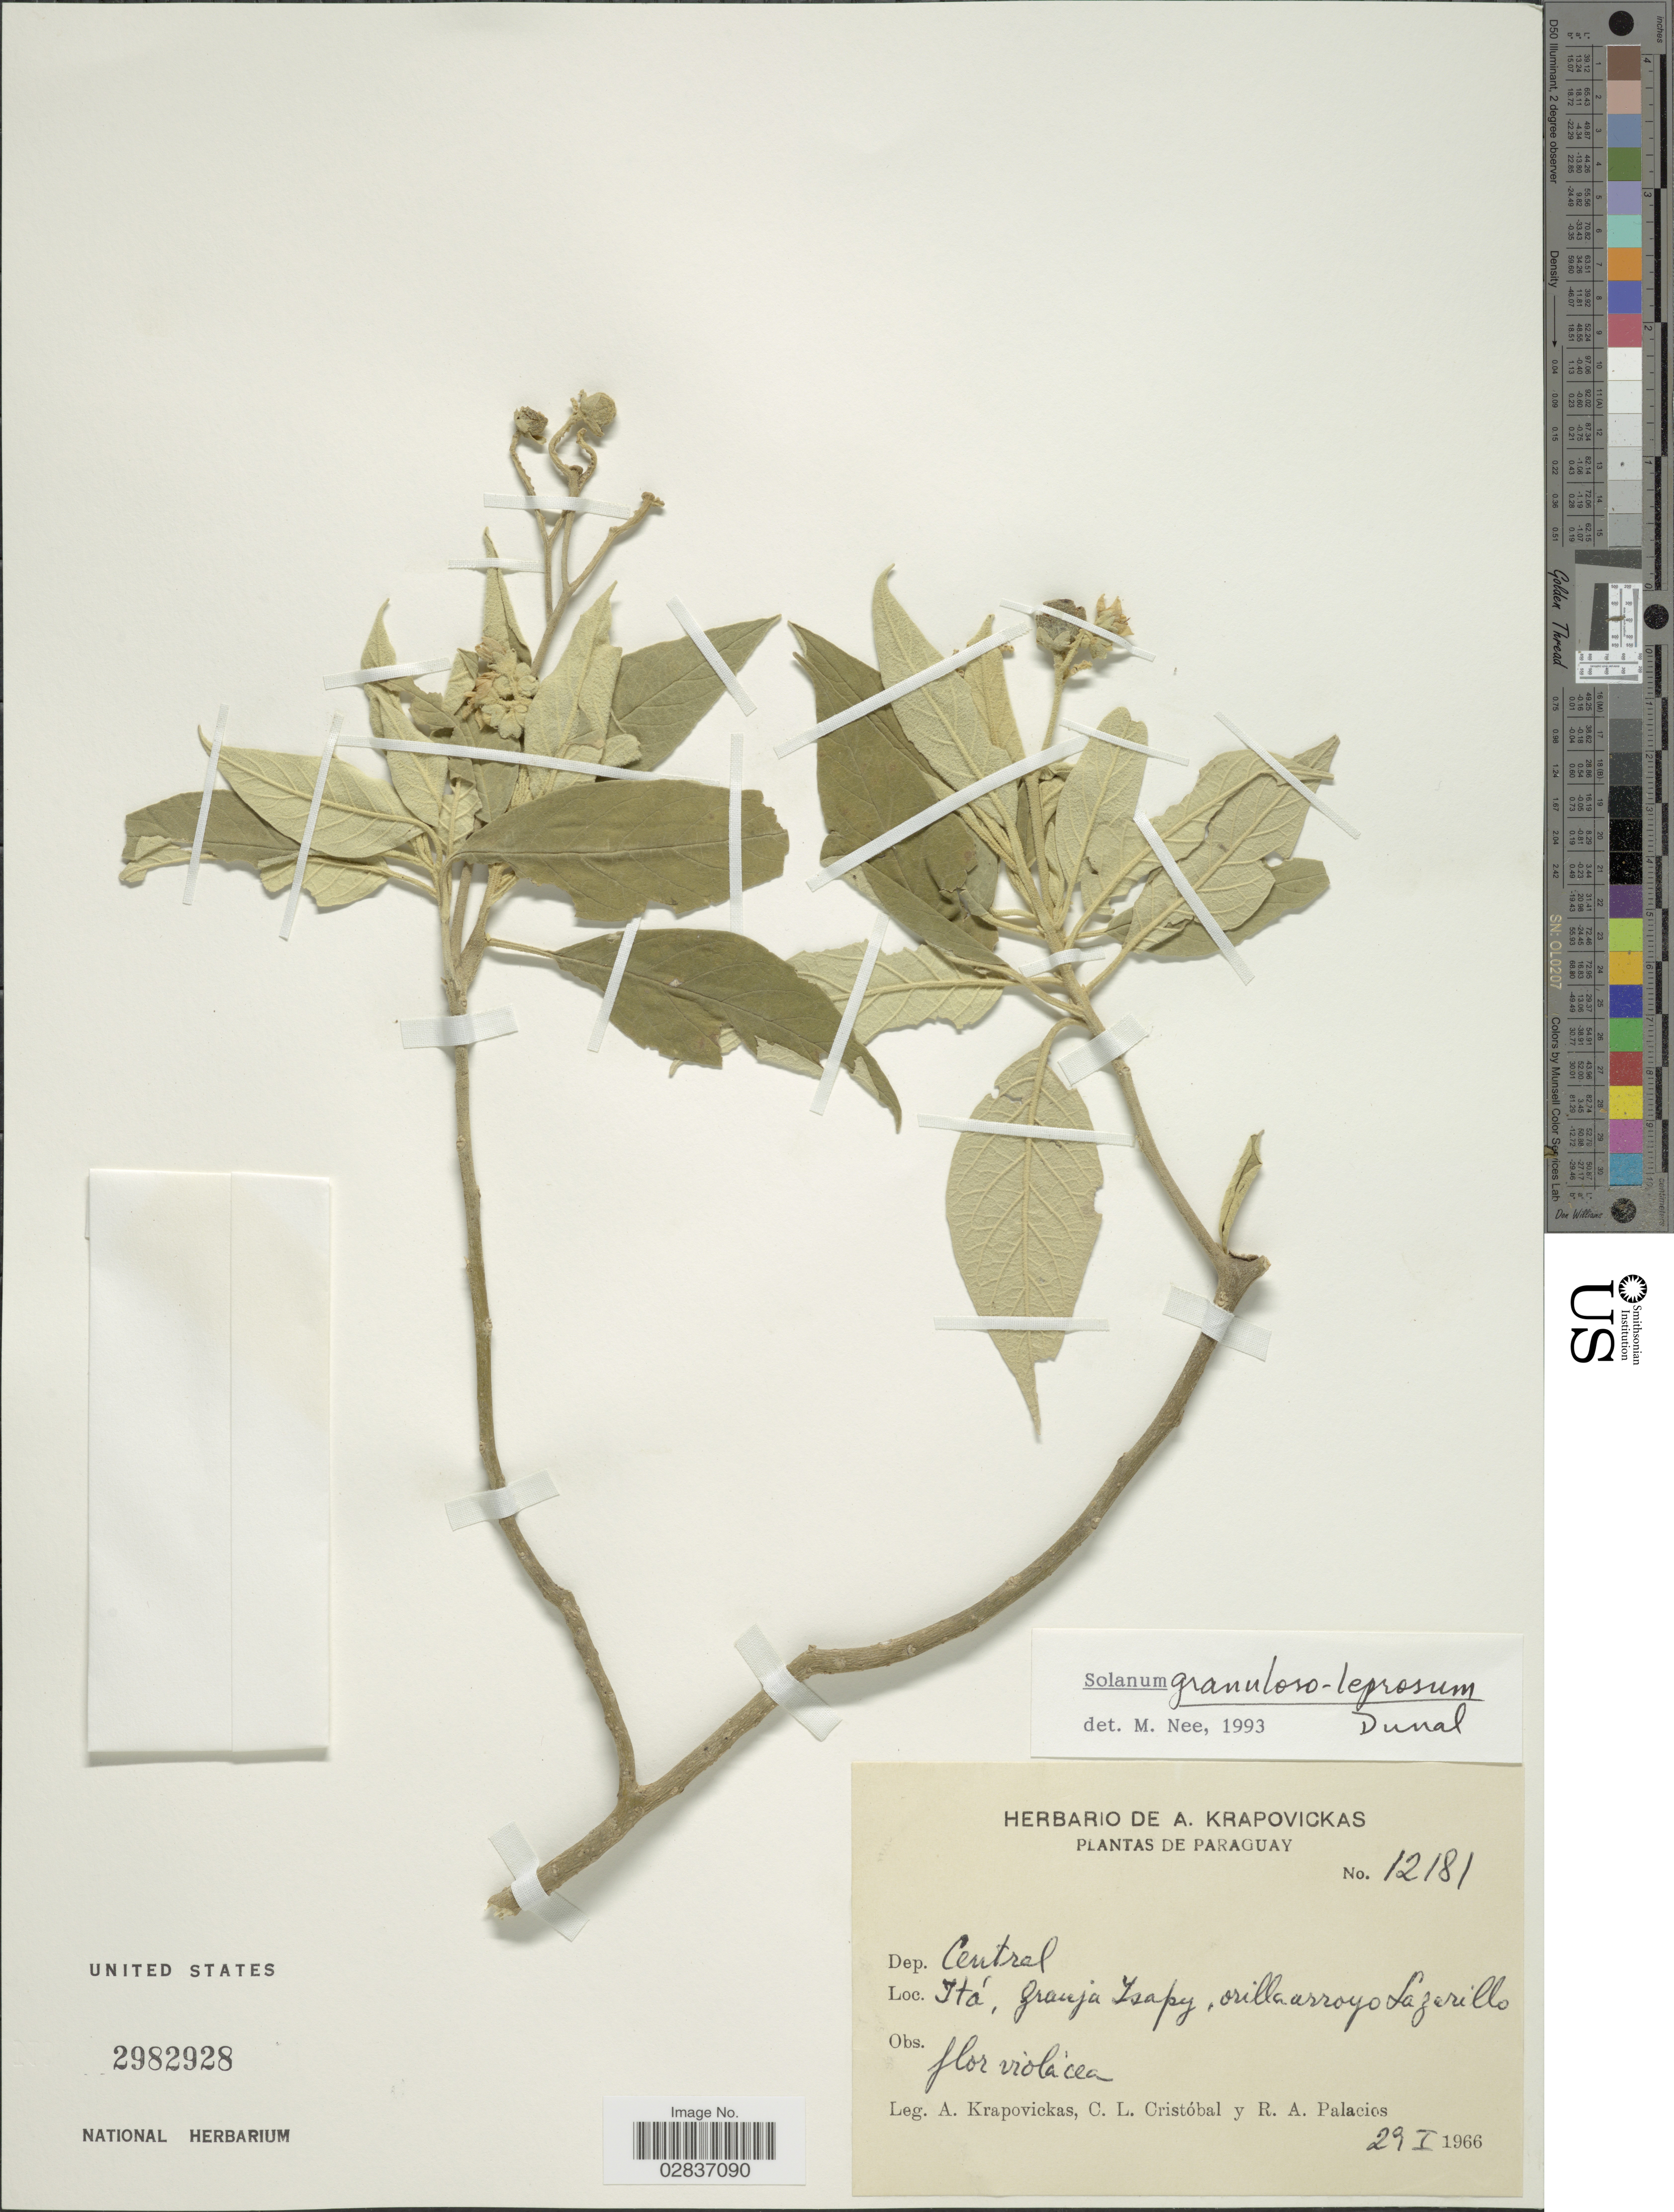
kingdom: Plantae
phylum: Tracheophyta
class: Magnoliopsida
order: Solanales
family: Solanaceae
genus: Solanum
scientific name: Solanum granuloso-leprosum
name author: Dunal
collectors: A. Krapovickas, C. L. Cristóbal & R. Palacios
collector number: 12181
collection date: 1966-01-29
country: Paraguay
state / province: Central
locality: Dep. Central, Itá, Granja Isapy, orilla arroyo Lazarillo.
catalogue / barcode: US 2982928